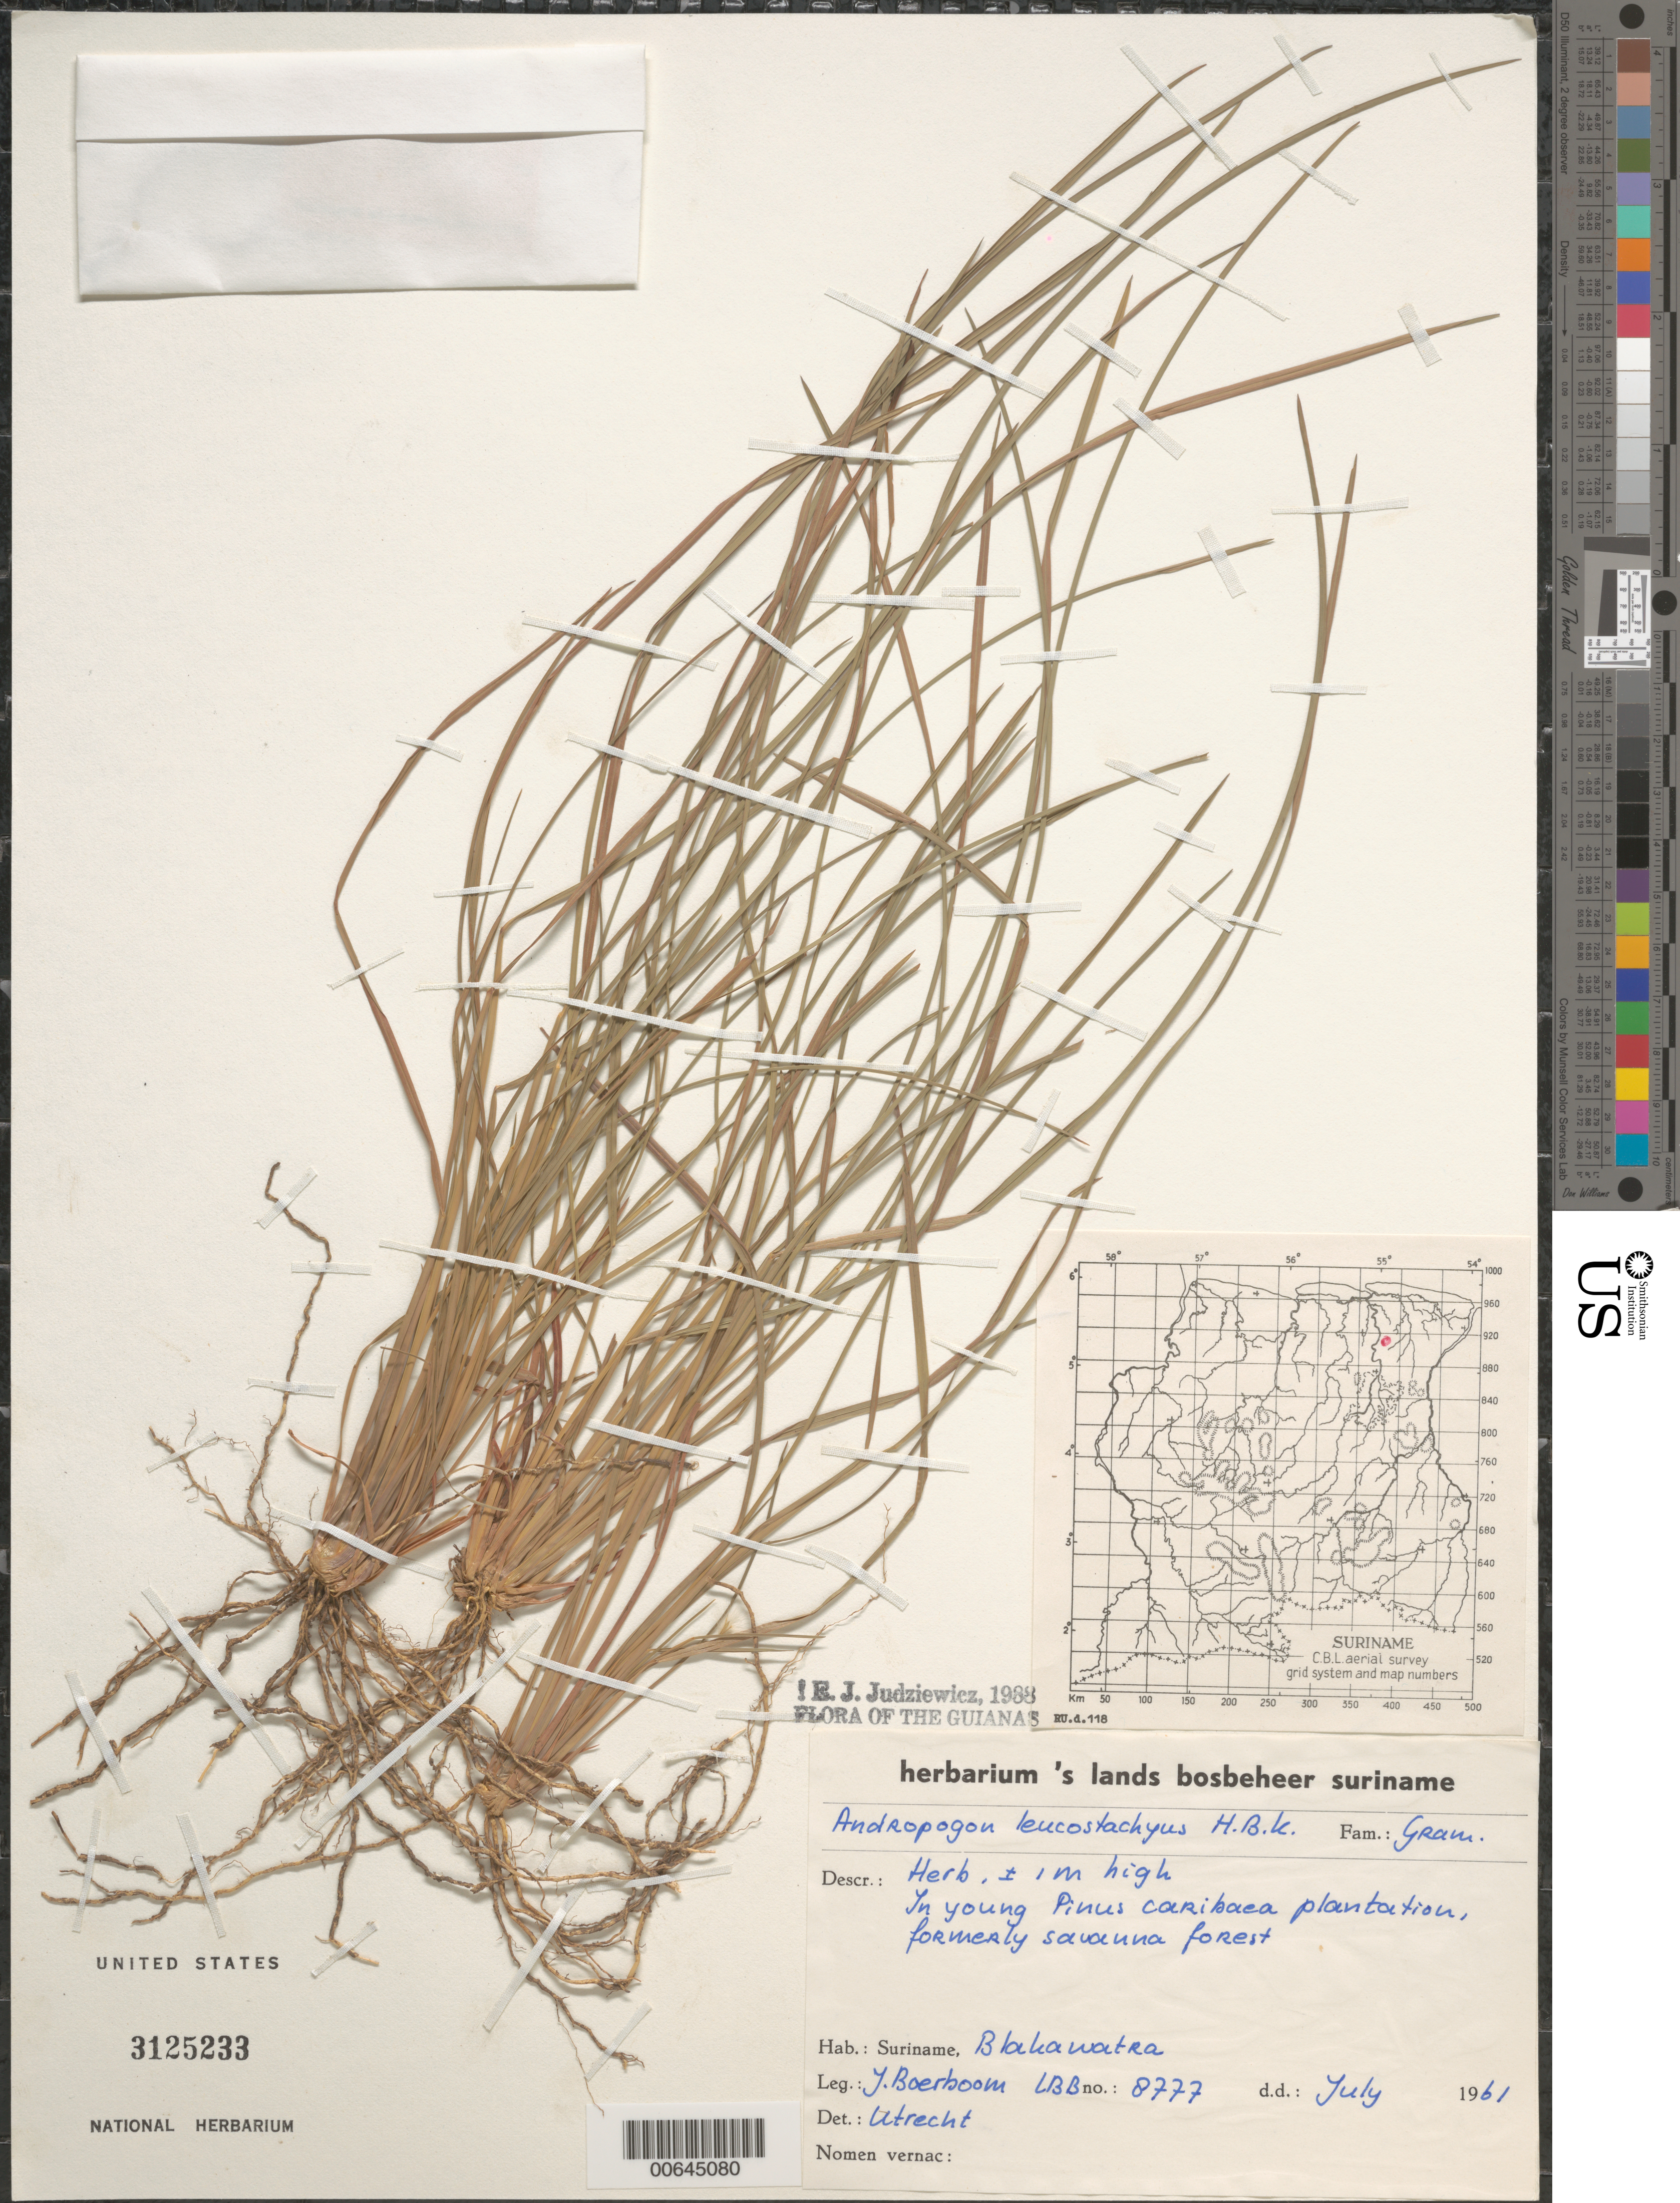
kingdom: Plantae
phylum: Tracheophyta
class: Liliopsida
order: Poales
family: Poaceae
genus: Andropogon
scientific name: Andropogon leucostachyus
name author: Kunth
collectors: J. Boerboom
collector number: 8777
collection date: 1961-07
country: Suriname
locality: Blakawatra.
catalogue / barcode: US 3125233